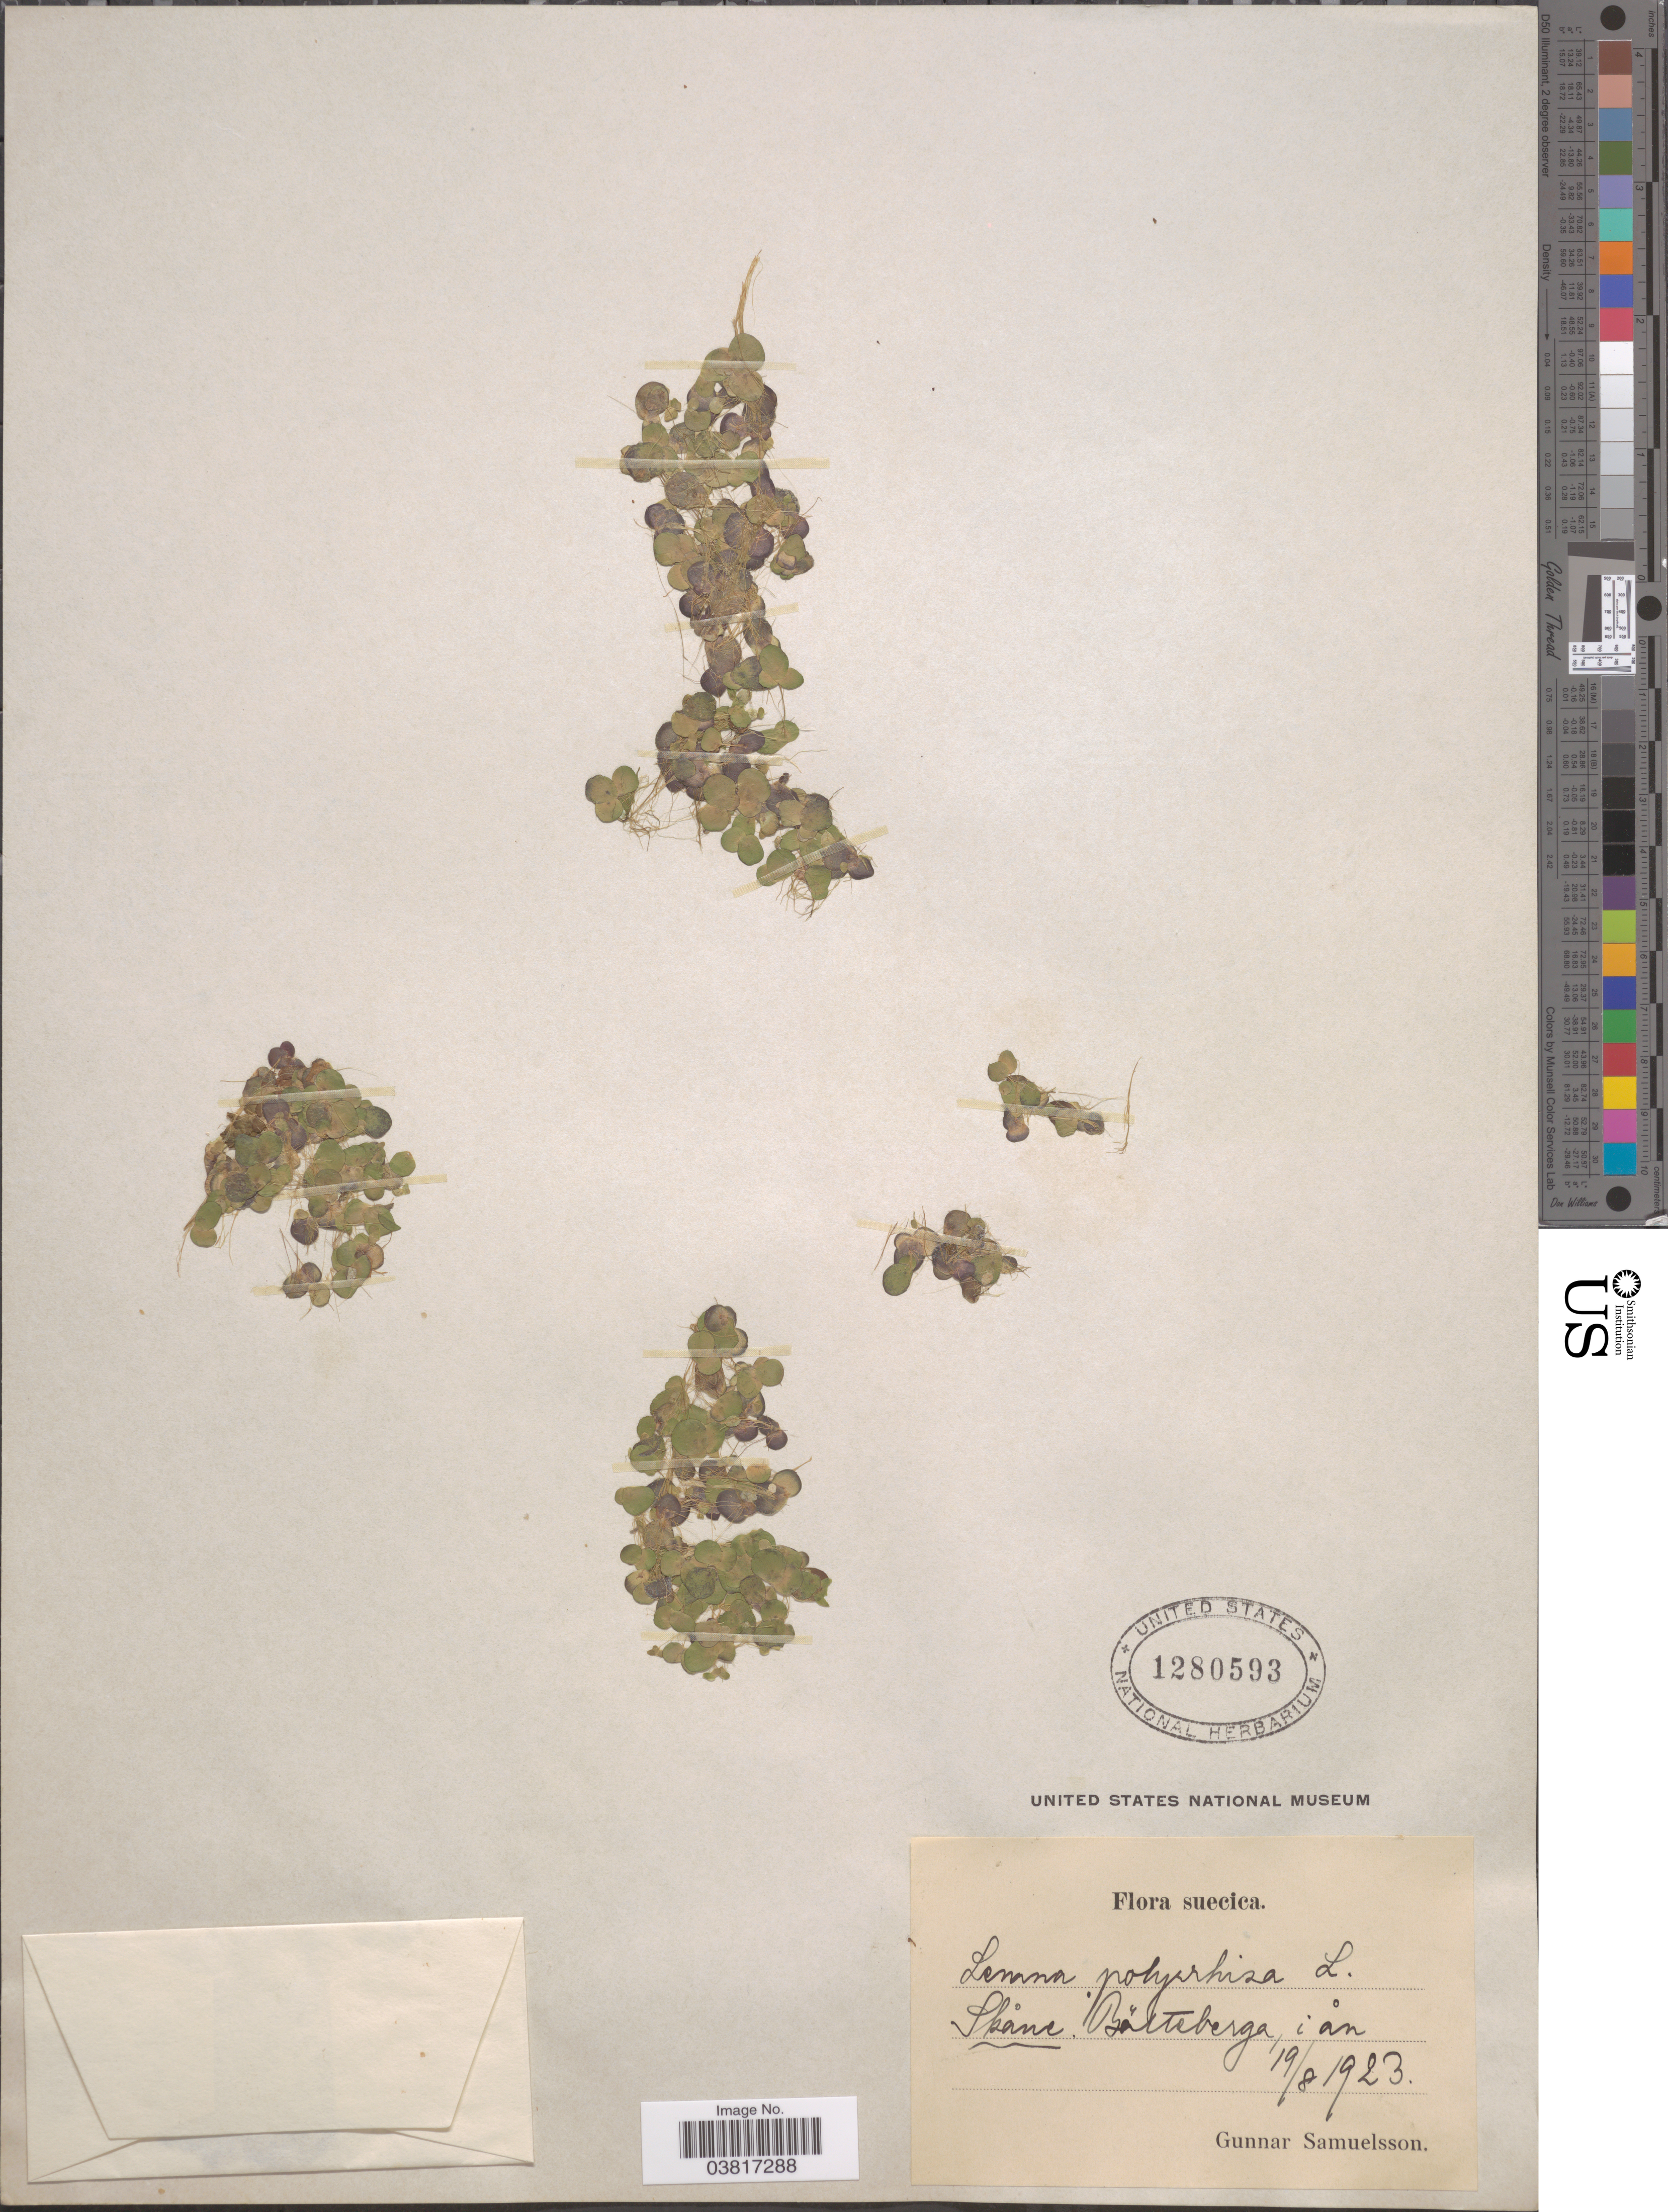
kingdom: Plantae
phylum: Tracheophyta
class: Liliopsida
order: Alismatales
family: Araceae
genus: Spirodela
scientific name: Spirodela polyrrhiza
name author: (L.) Schleid.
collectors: G. Samuelsson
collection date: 1923-08-19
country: Sweden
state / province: Skåne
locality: Bälteberga, i ån.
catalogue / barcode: US 1280593